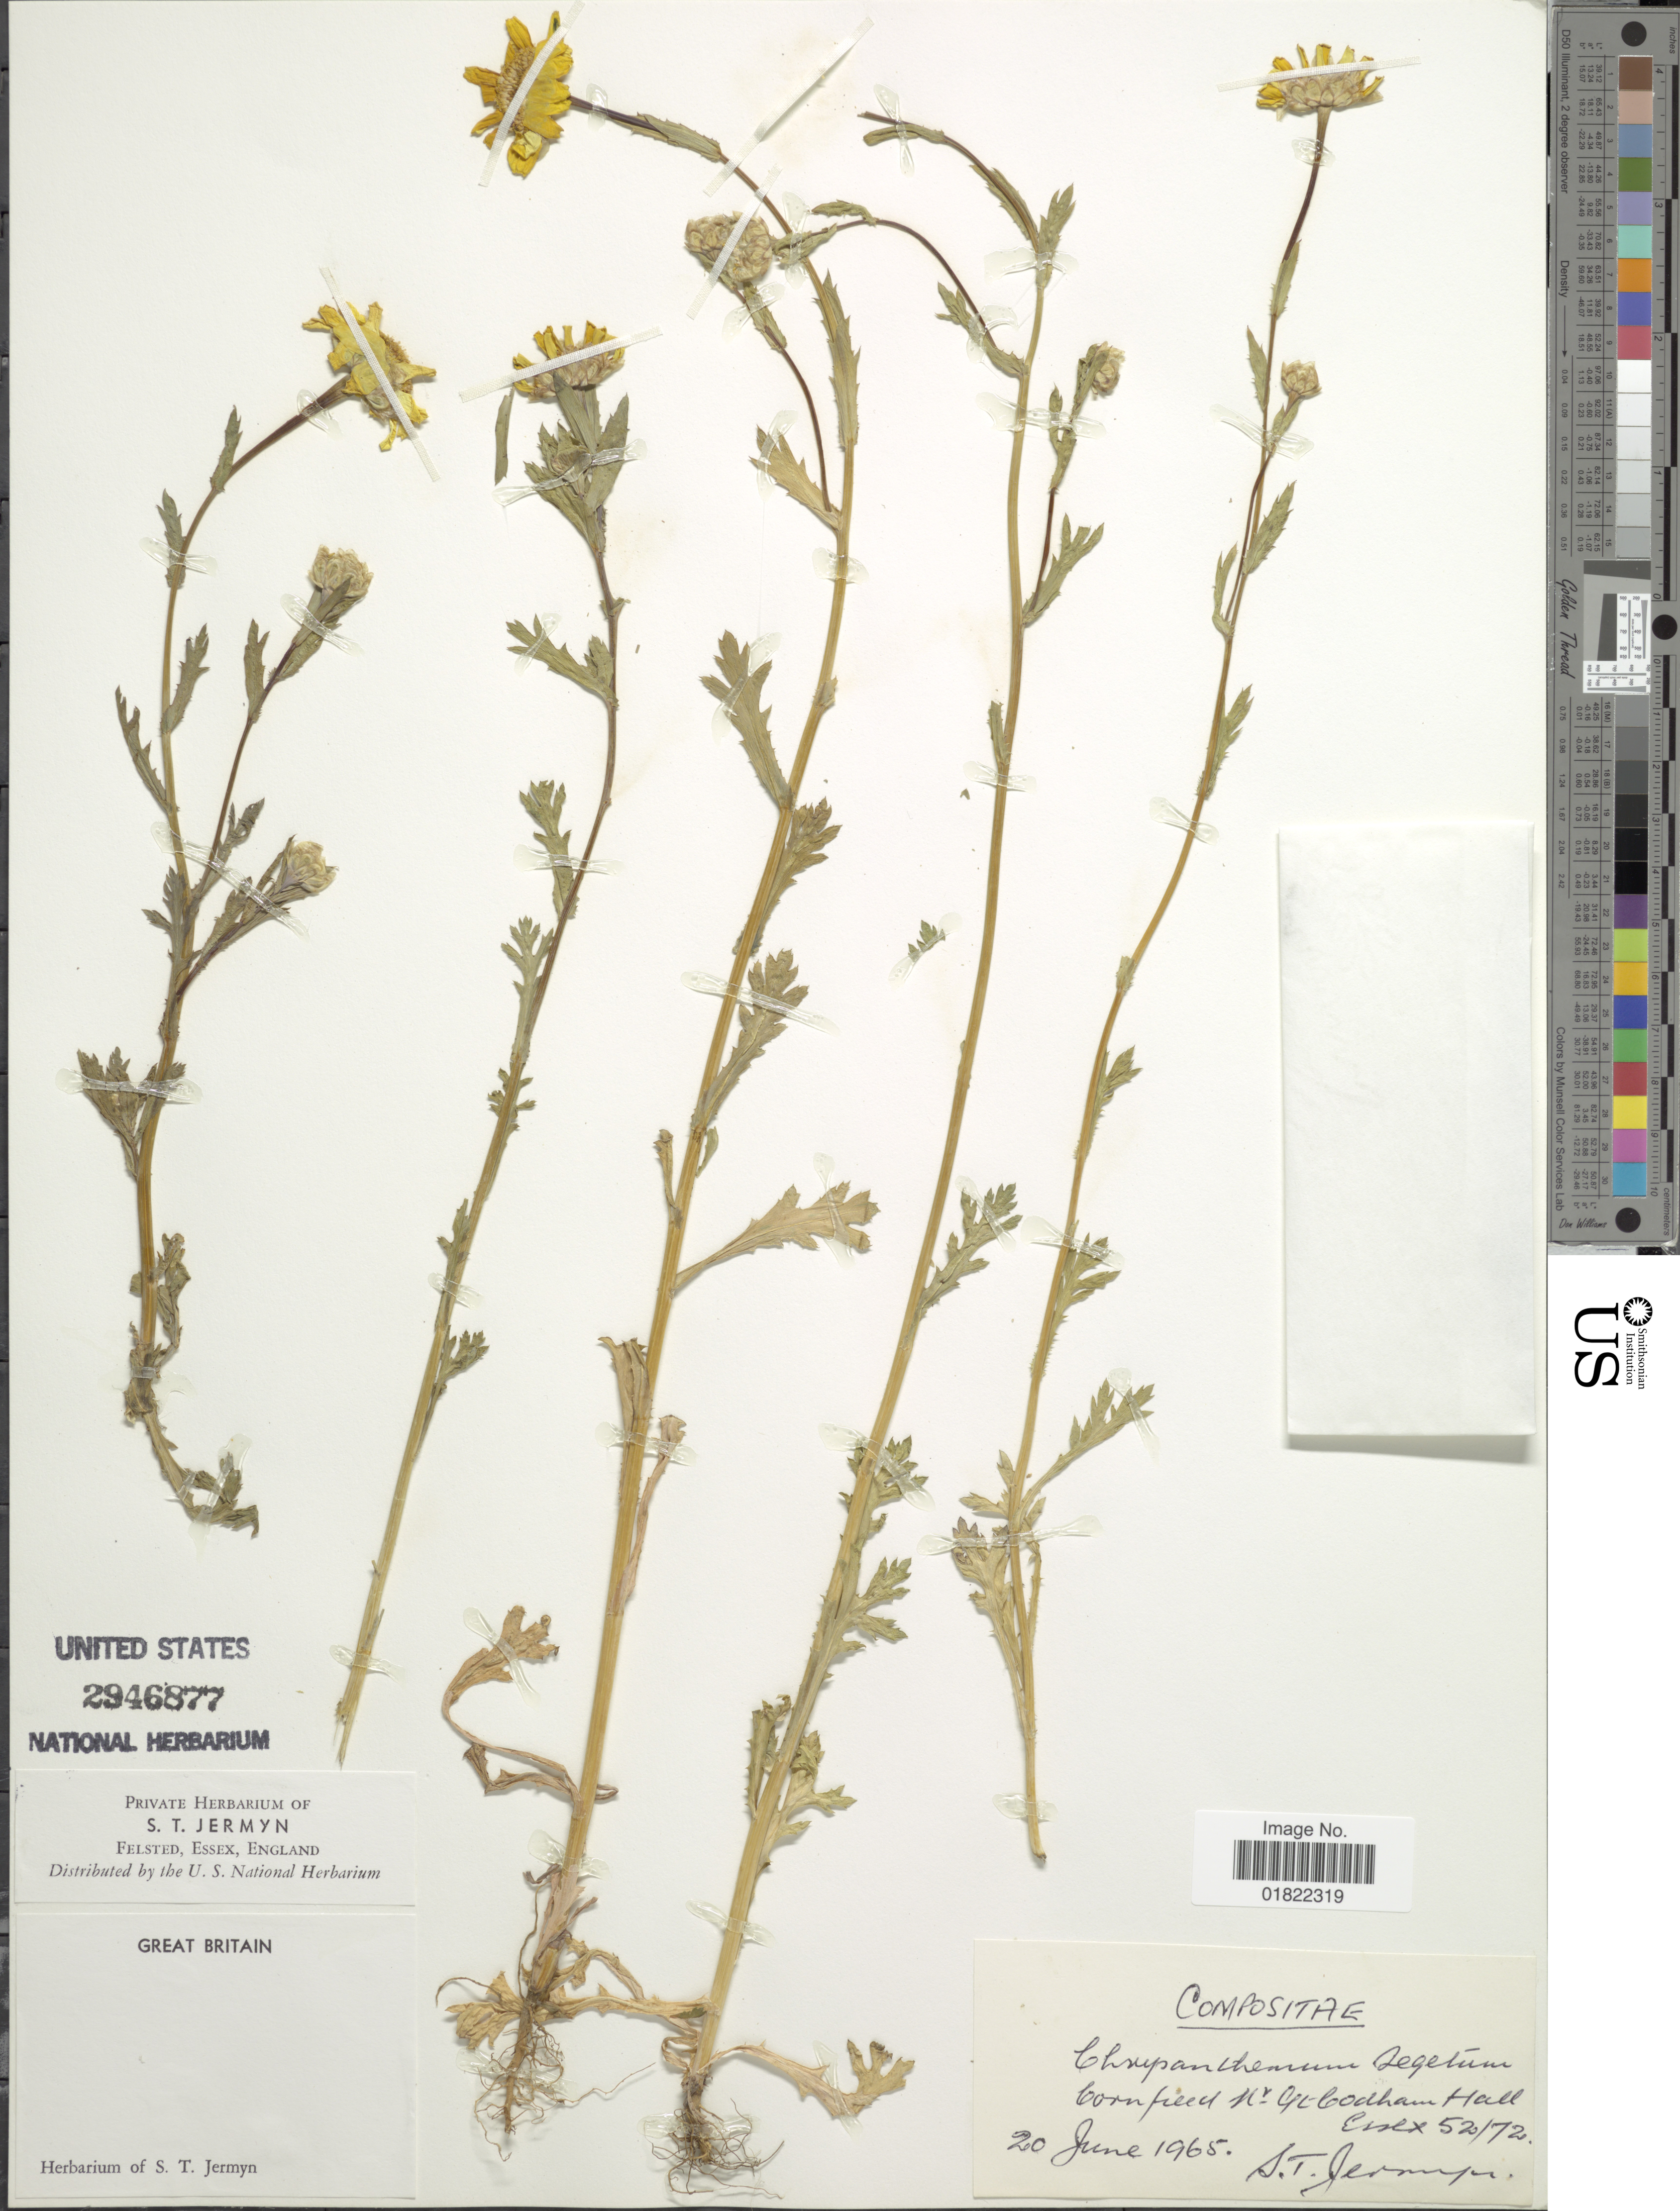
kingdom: Plantae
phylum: Tracheophyta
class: Magnoliopsida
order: Asterales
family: Asteraceae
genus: Chrysanthemum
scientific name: Chrysanthemum segetum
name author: L.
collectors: S. Jermyn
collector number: Essex 52/72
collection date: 1965-06-20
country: United Kingdom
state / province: England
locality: Great Britain, Cornfield N. Codham Hall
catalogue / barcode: US 2946877